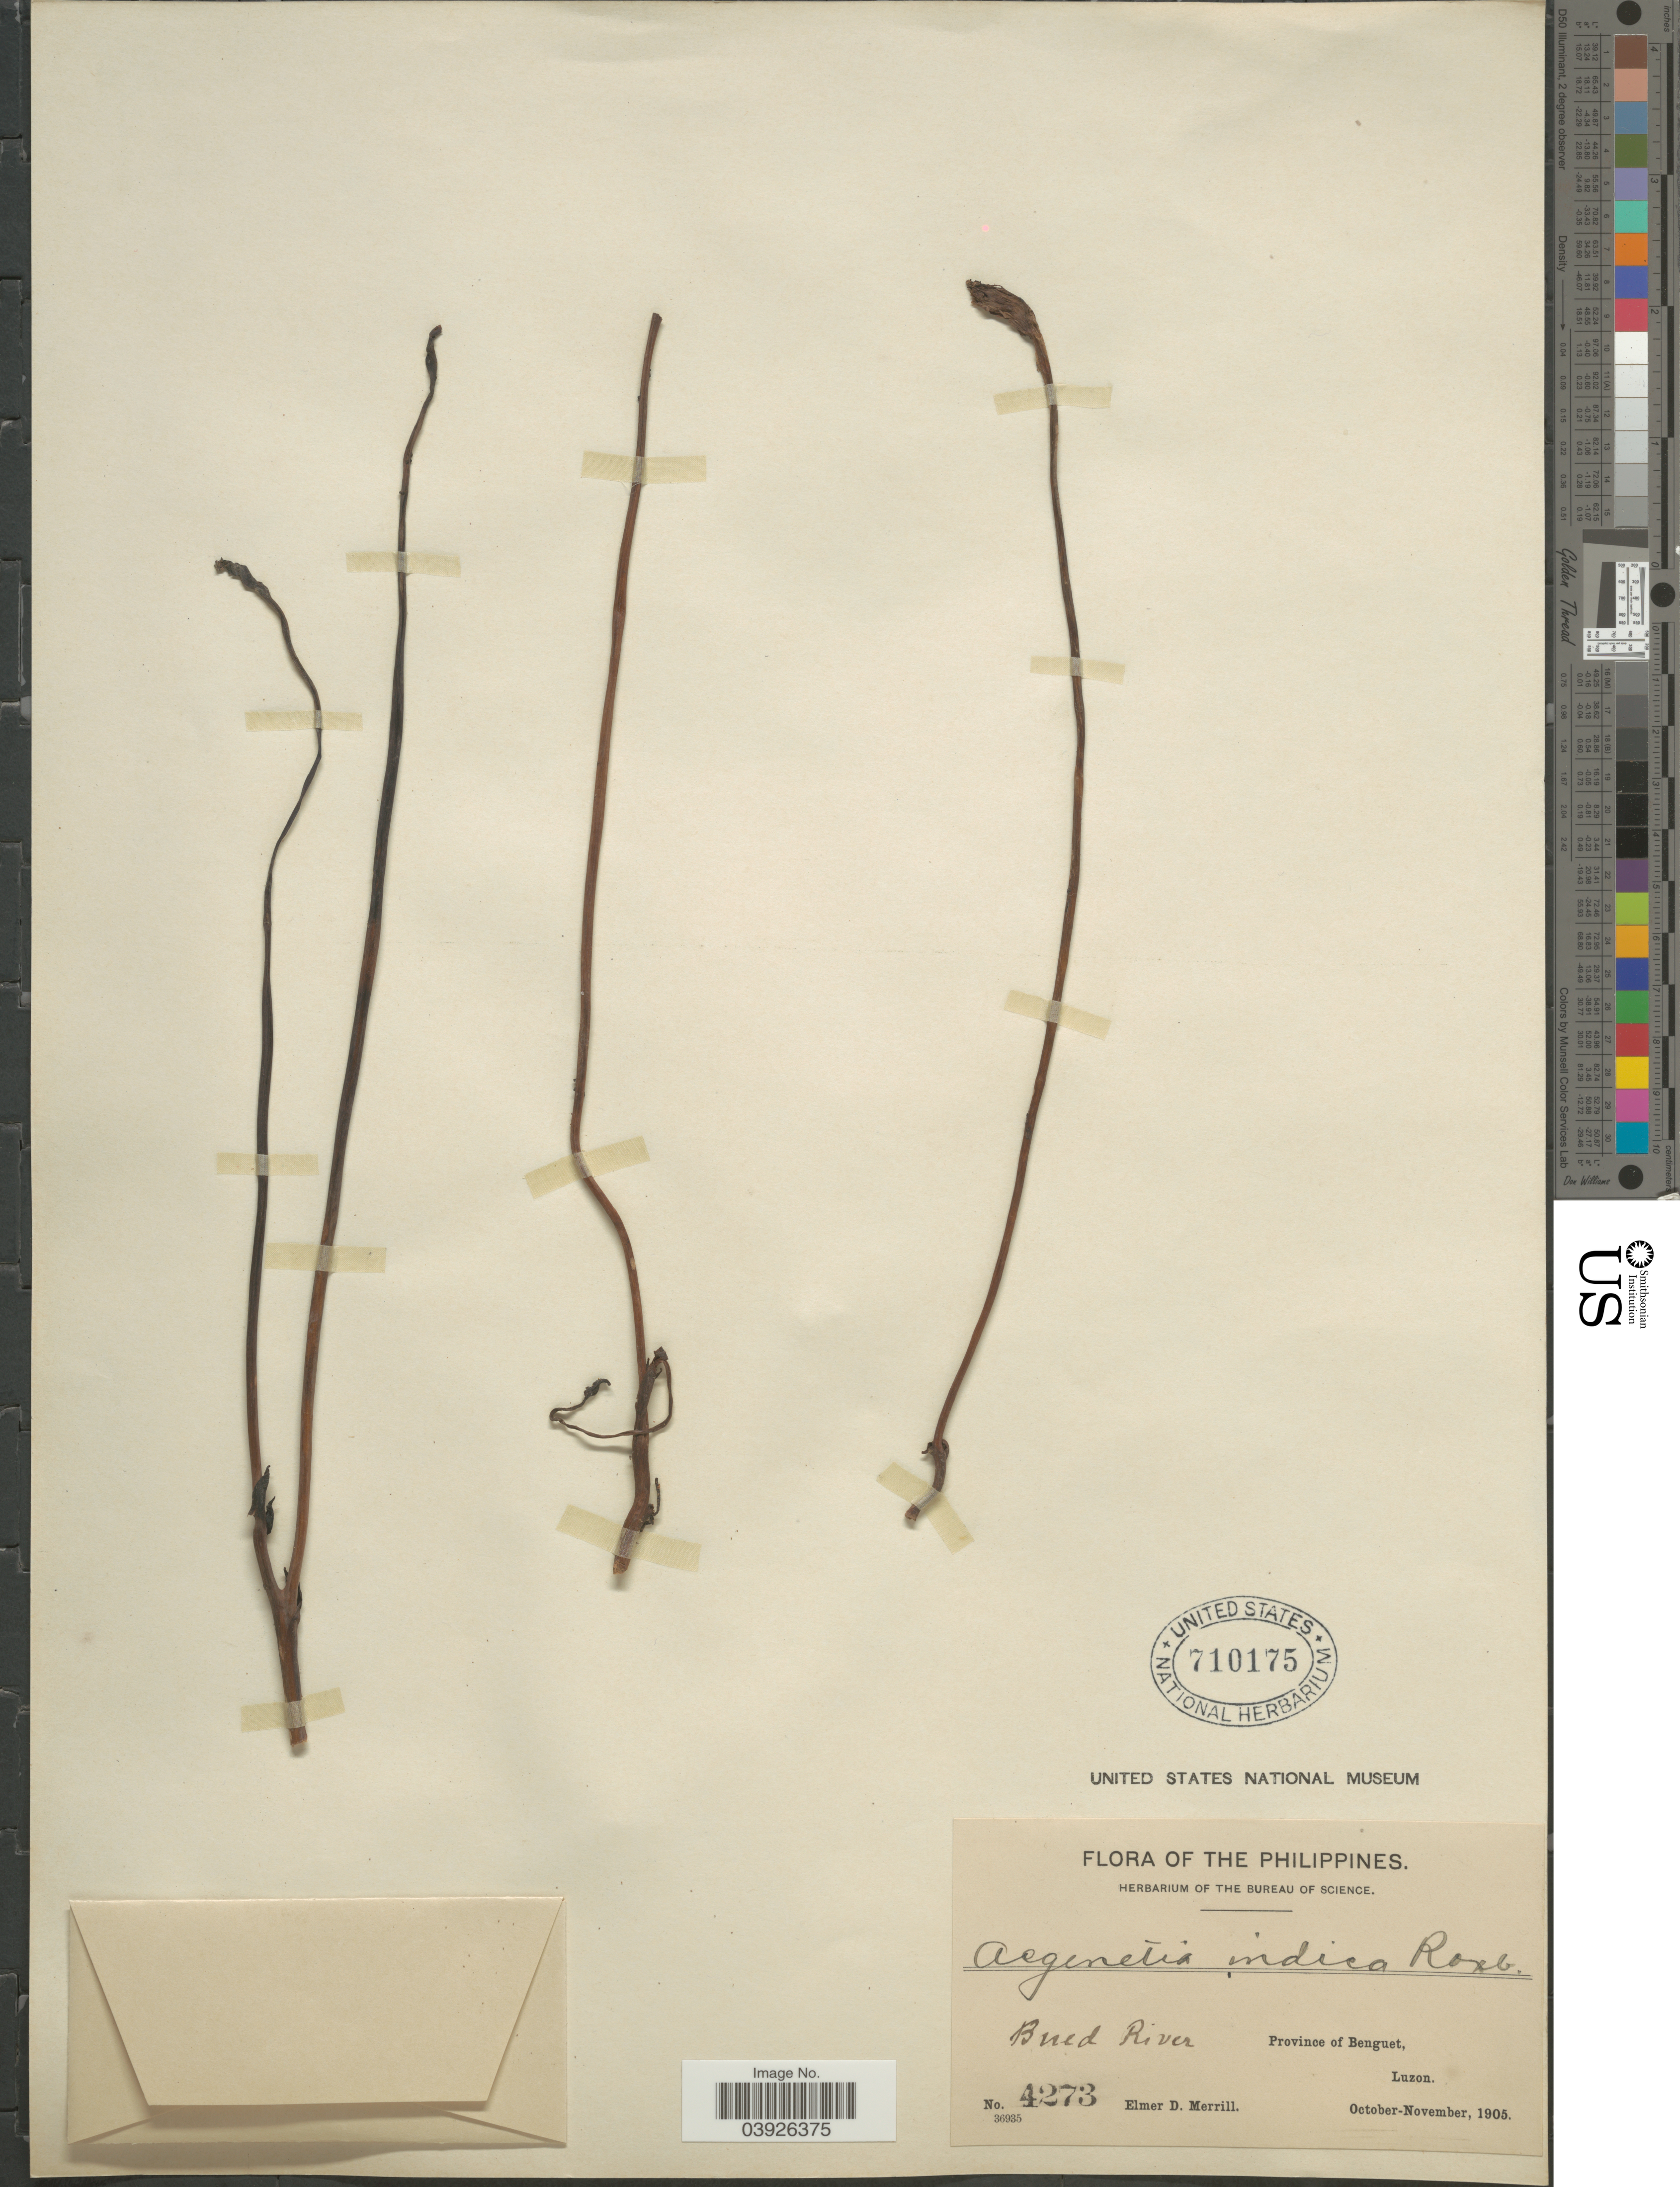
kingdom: Plantae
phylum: Tracheophyta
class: Magnoliopsida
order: Lamiales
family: Orobanchaceae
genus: Aeginetia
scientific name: Aeginetia indica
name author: L.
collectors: E. D. Merrill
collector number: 4273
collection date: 1905-10/1905-11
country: Philippines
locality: Bued River, Province of Benguet, Luzon.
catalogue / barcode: US 710175